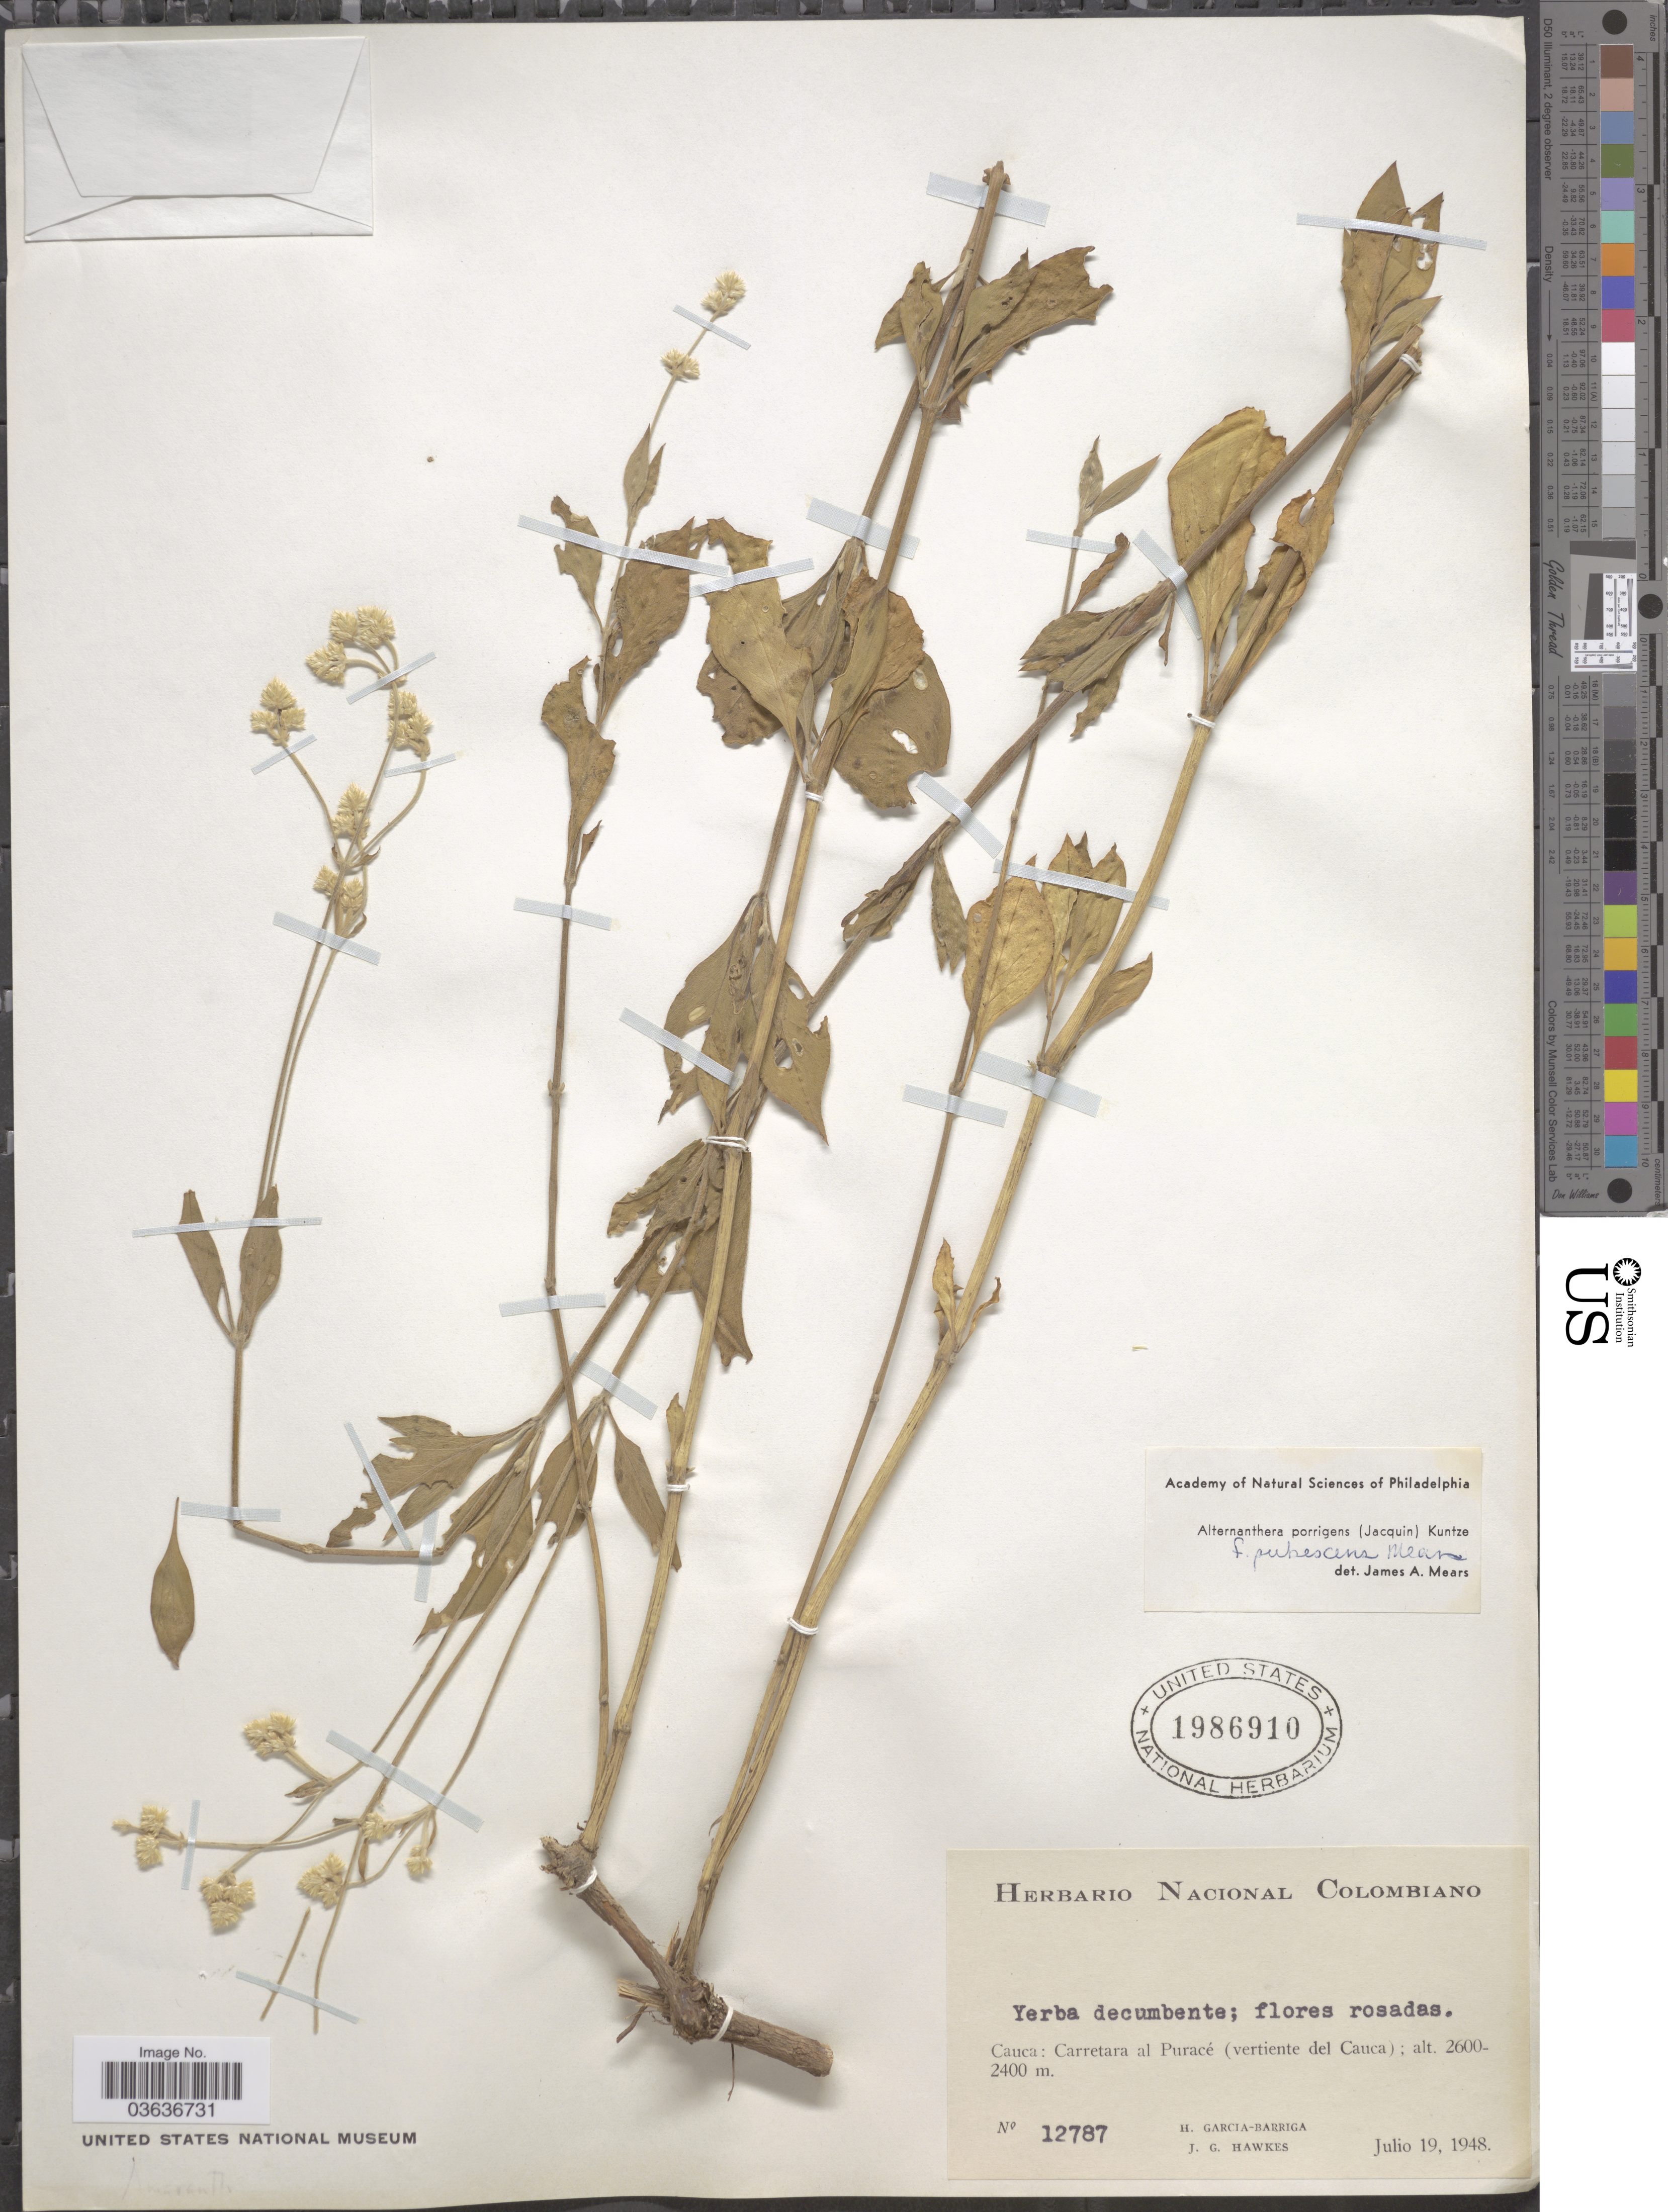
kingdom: Plantae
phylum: Tracheophyta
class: Magnoliopsida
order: Caryophyllales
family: Amaranthaceae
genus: Alternanthera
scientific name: Alternanthera porrigens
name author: (Jacq.) Kuntze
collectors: H. García Barriga & J. Hawkes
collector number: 12787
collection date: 1948-07-19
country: Colombia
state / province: Cauca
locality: Carretara al Puracé (vertiente del Cauca).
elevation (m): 2400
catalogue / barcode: US 1986910